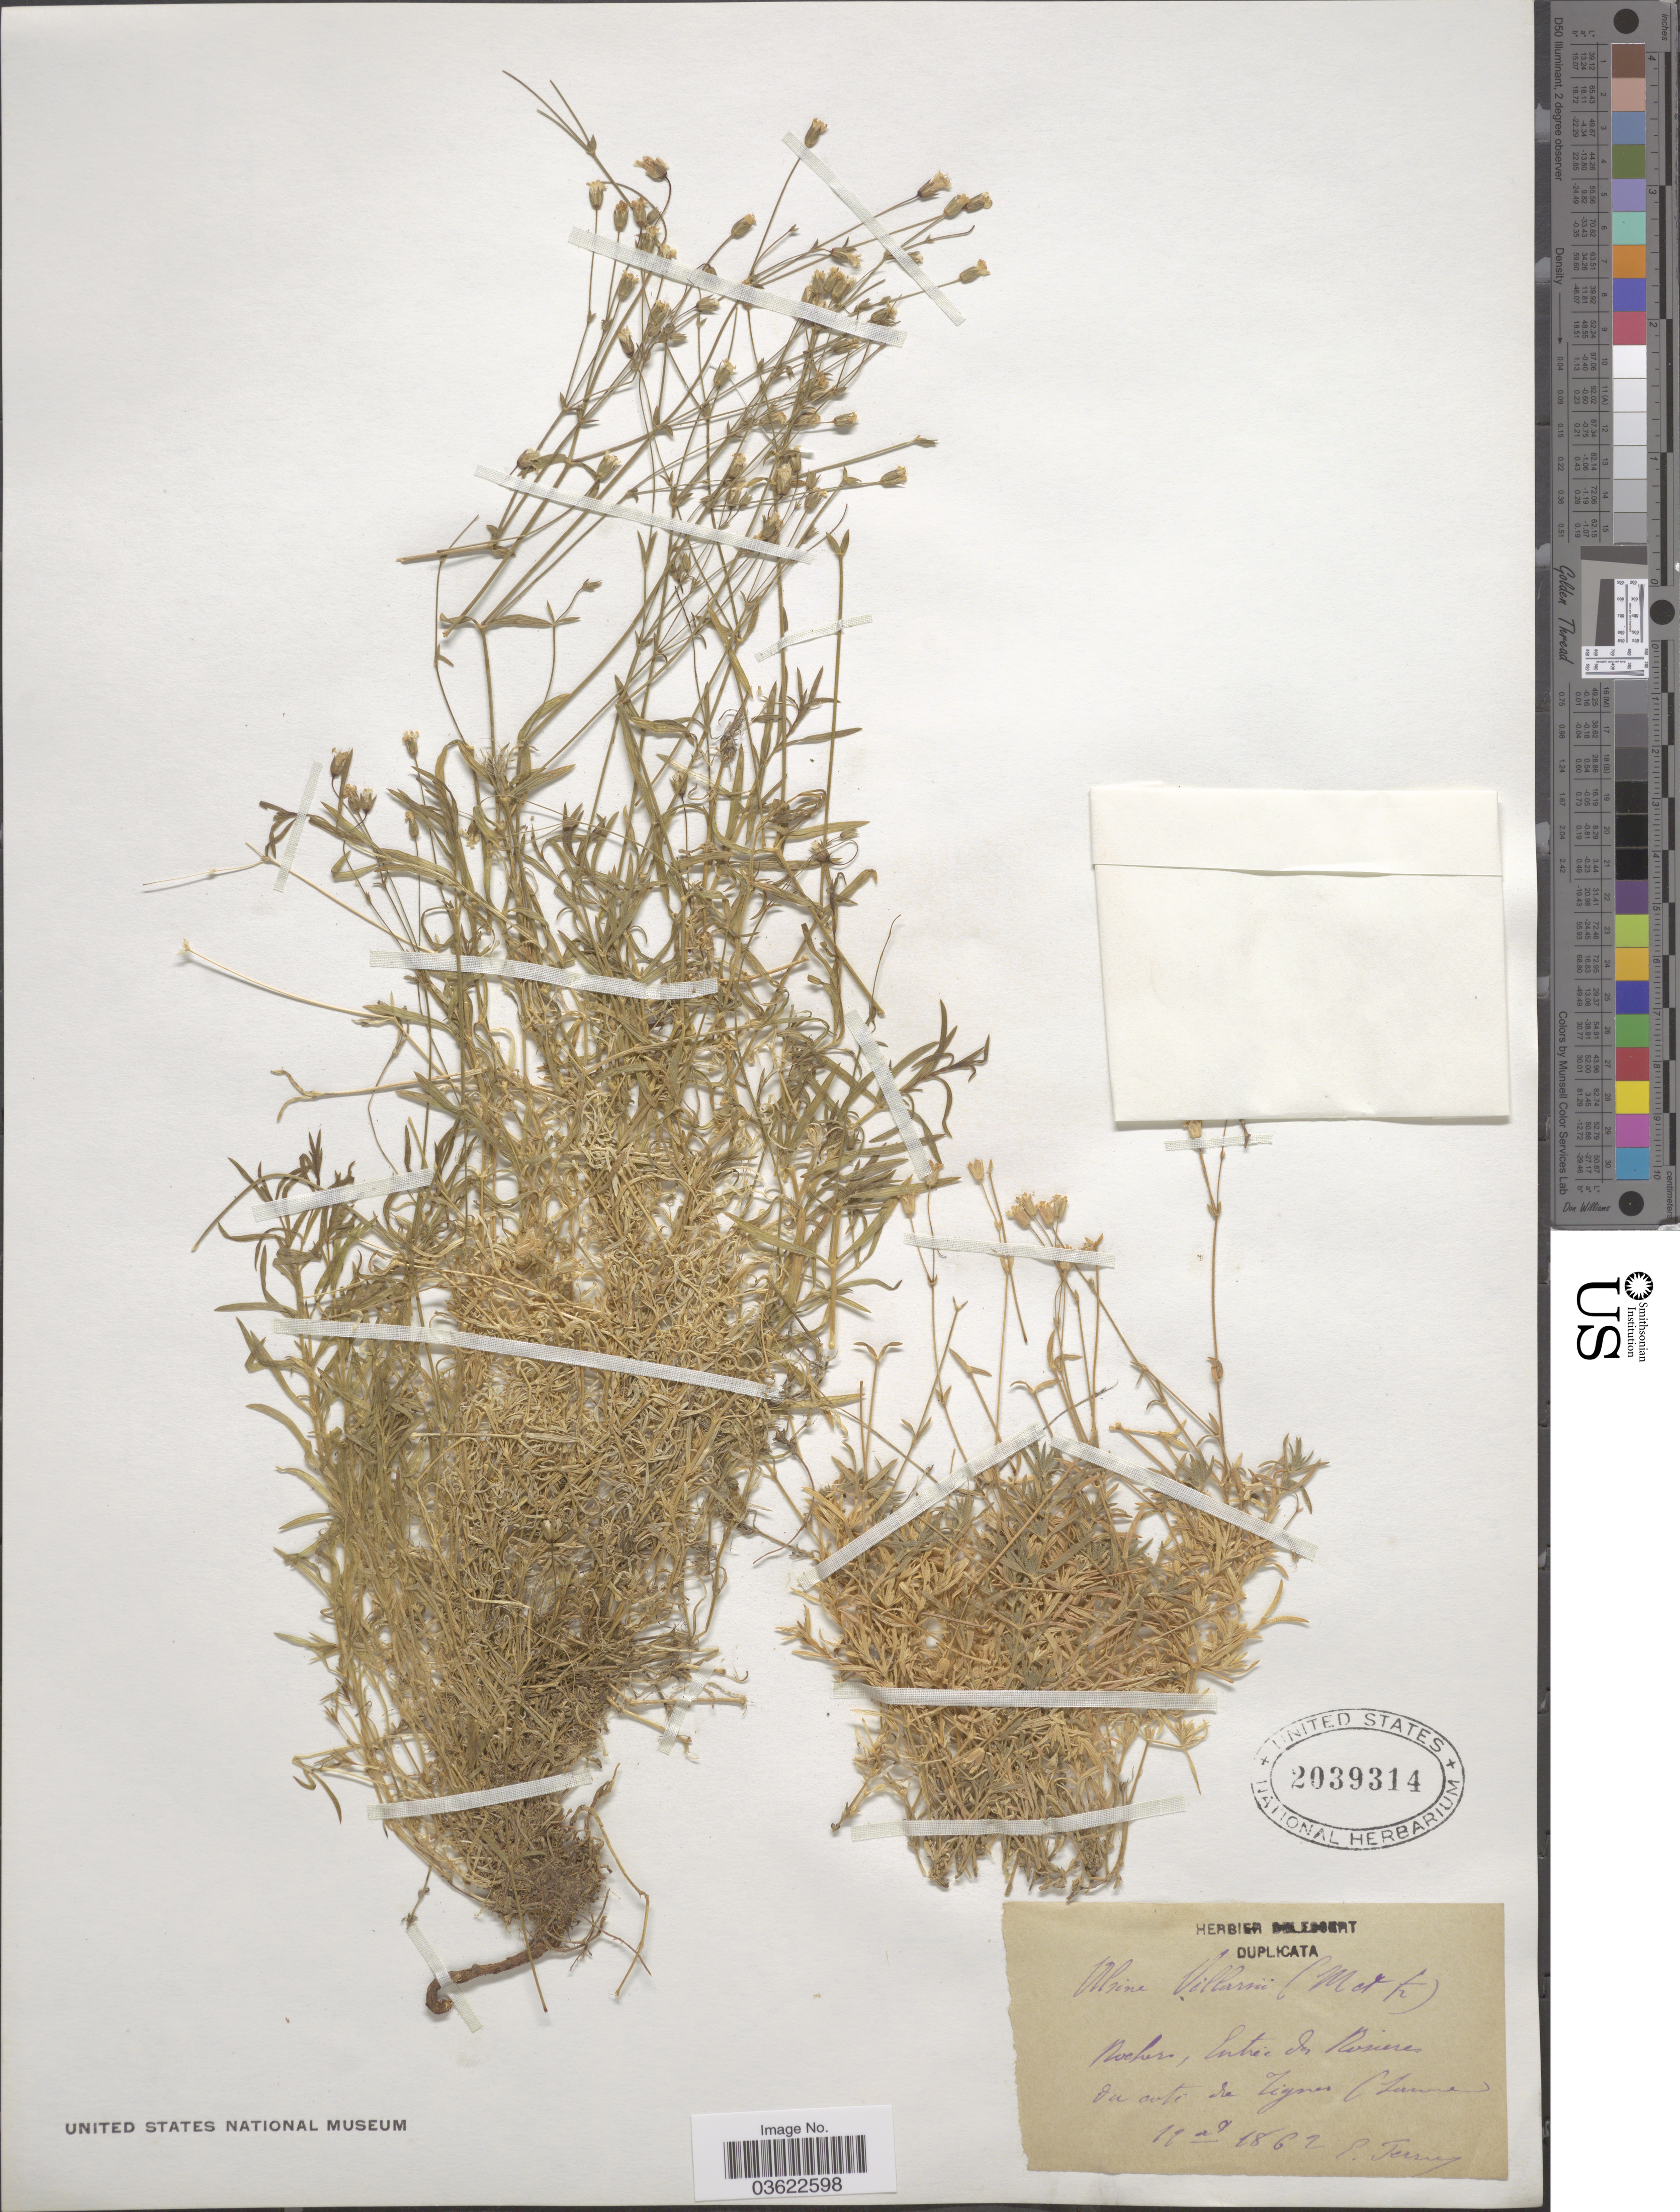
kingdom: Plantae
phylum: Tracheophyta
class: Magnoliopsida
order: Caryophyllales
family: Caryophyllaceae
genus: Arenaria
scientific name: Arenaria villarsii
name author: Balb.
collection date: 1862-08-19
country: France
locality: Entrée du Rosieres du auté [interpreted] de Tignes (Zerme [interpreted]).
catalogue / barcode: US 2039314